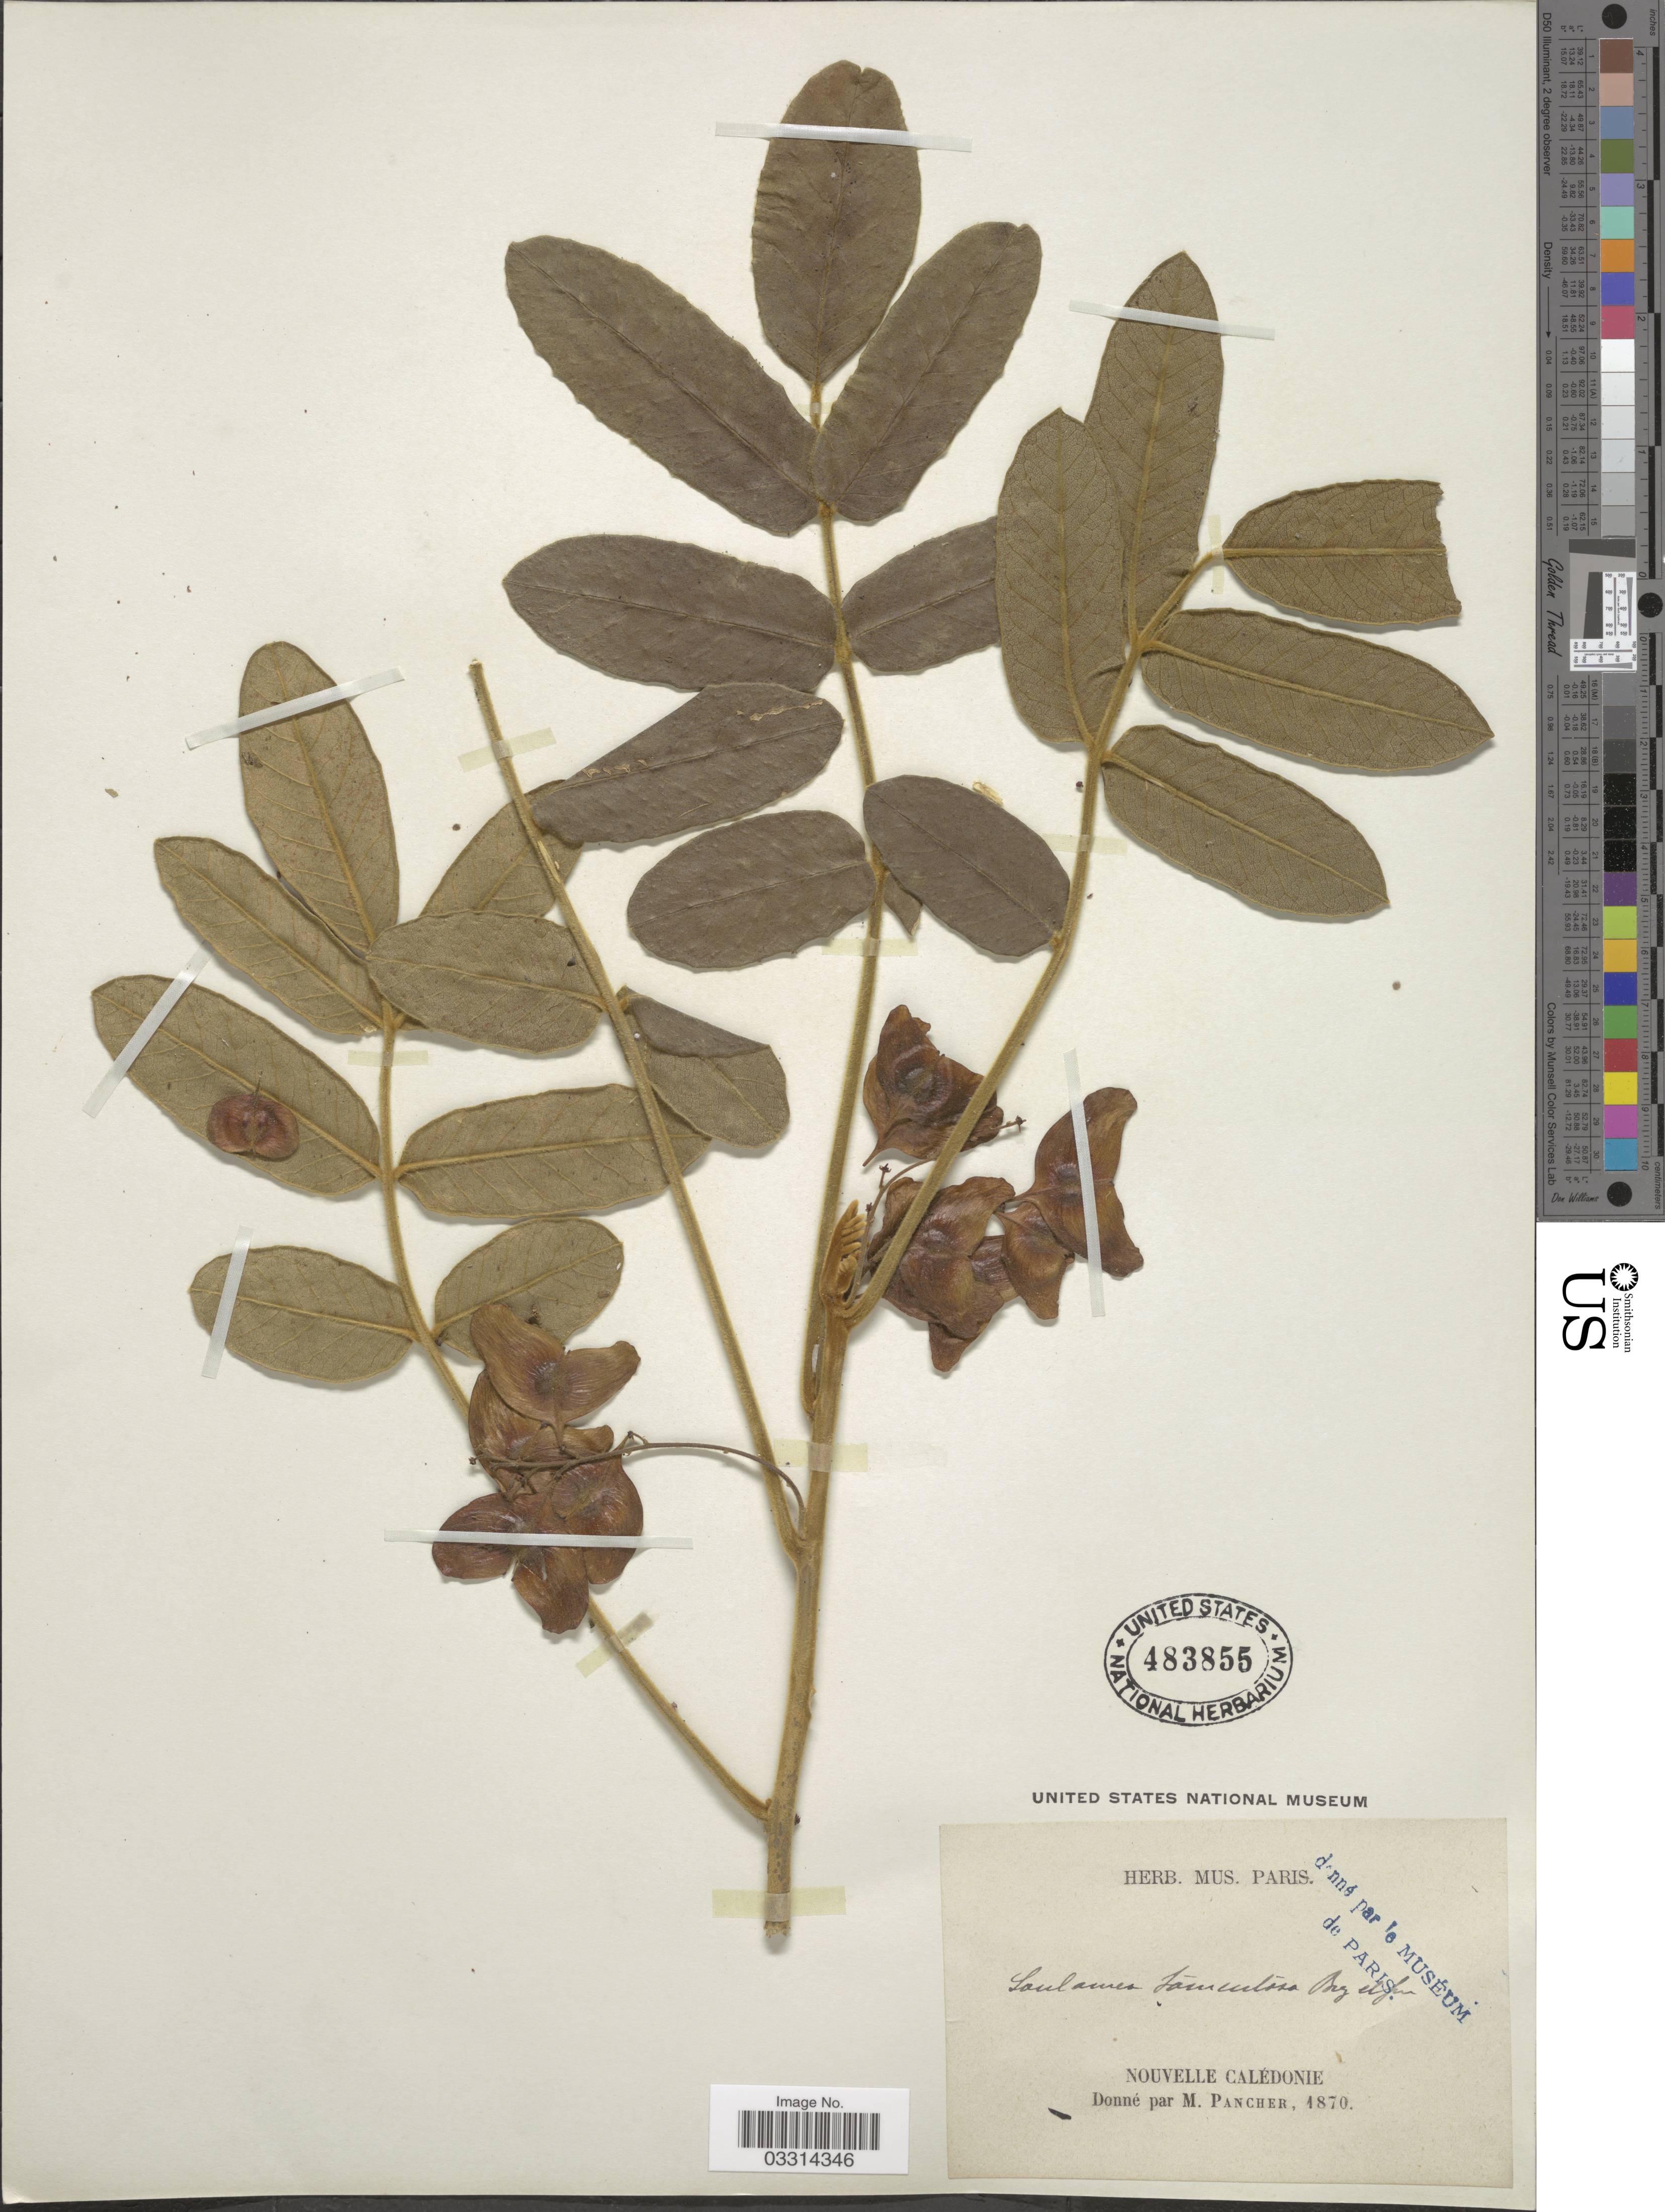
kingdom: Plantae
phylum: Tracheophyta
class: Magnoliopsida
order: Sapindales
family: Simaroubaceae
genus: Soulamea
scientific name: Soulamea tomentosa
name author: Brongn. & Gris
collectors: M. Pancher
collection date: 1870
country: New Caledonia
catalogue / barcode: US 483855